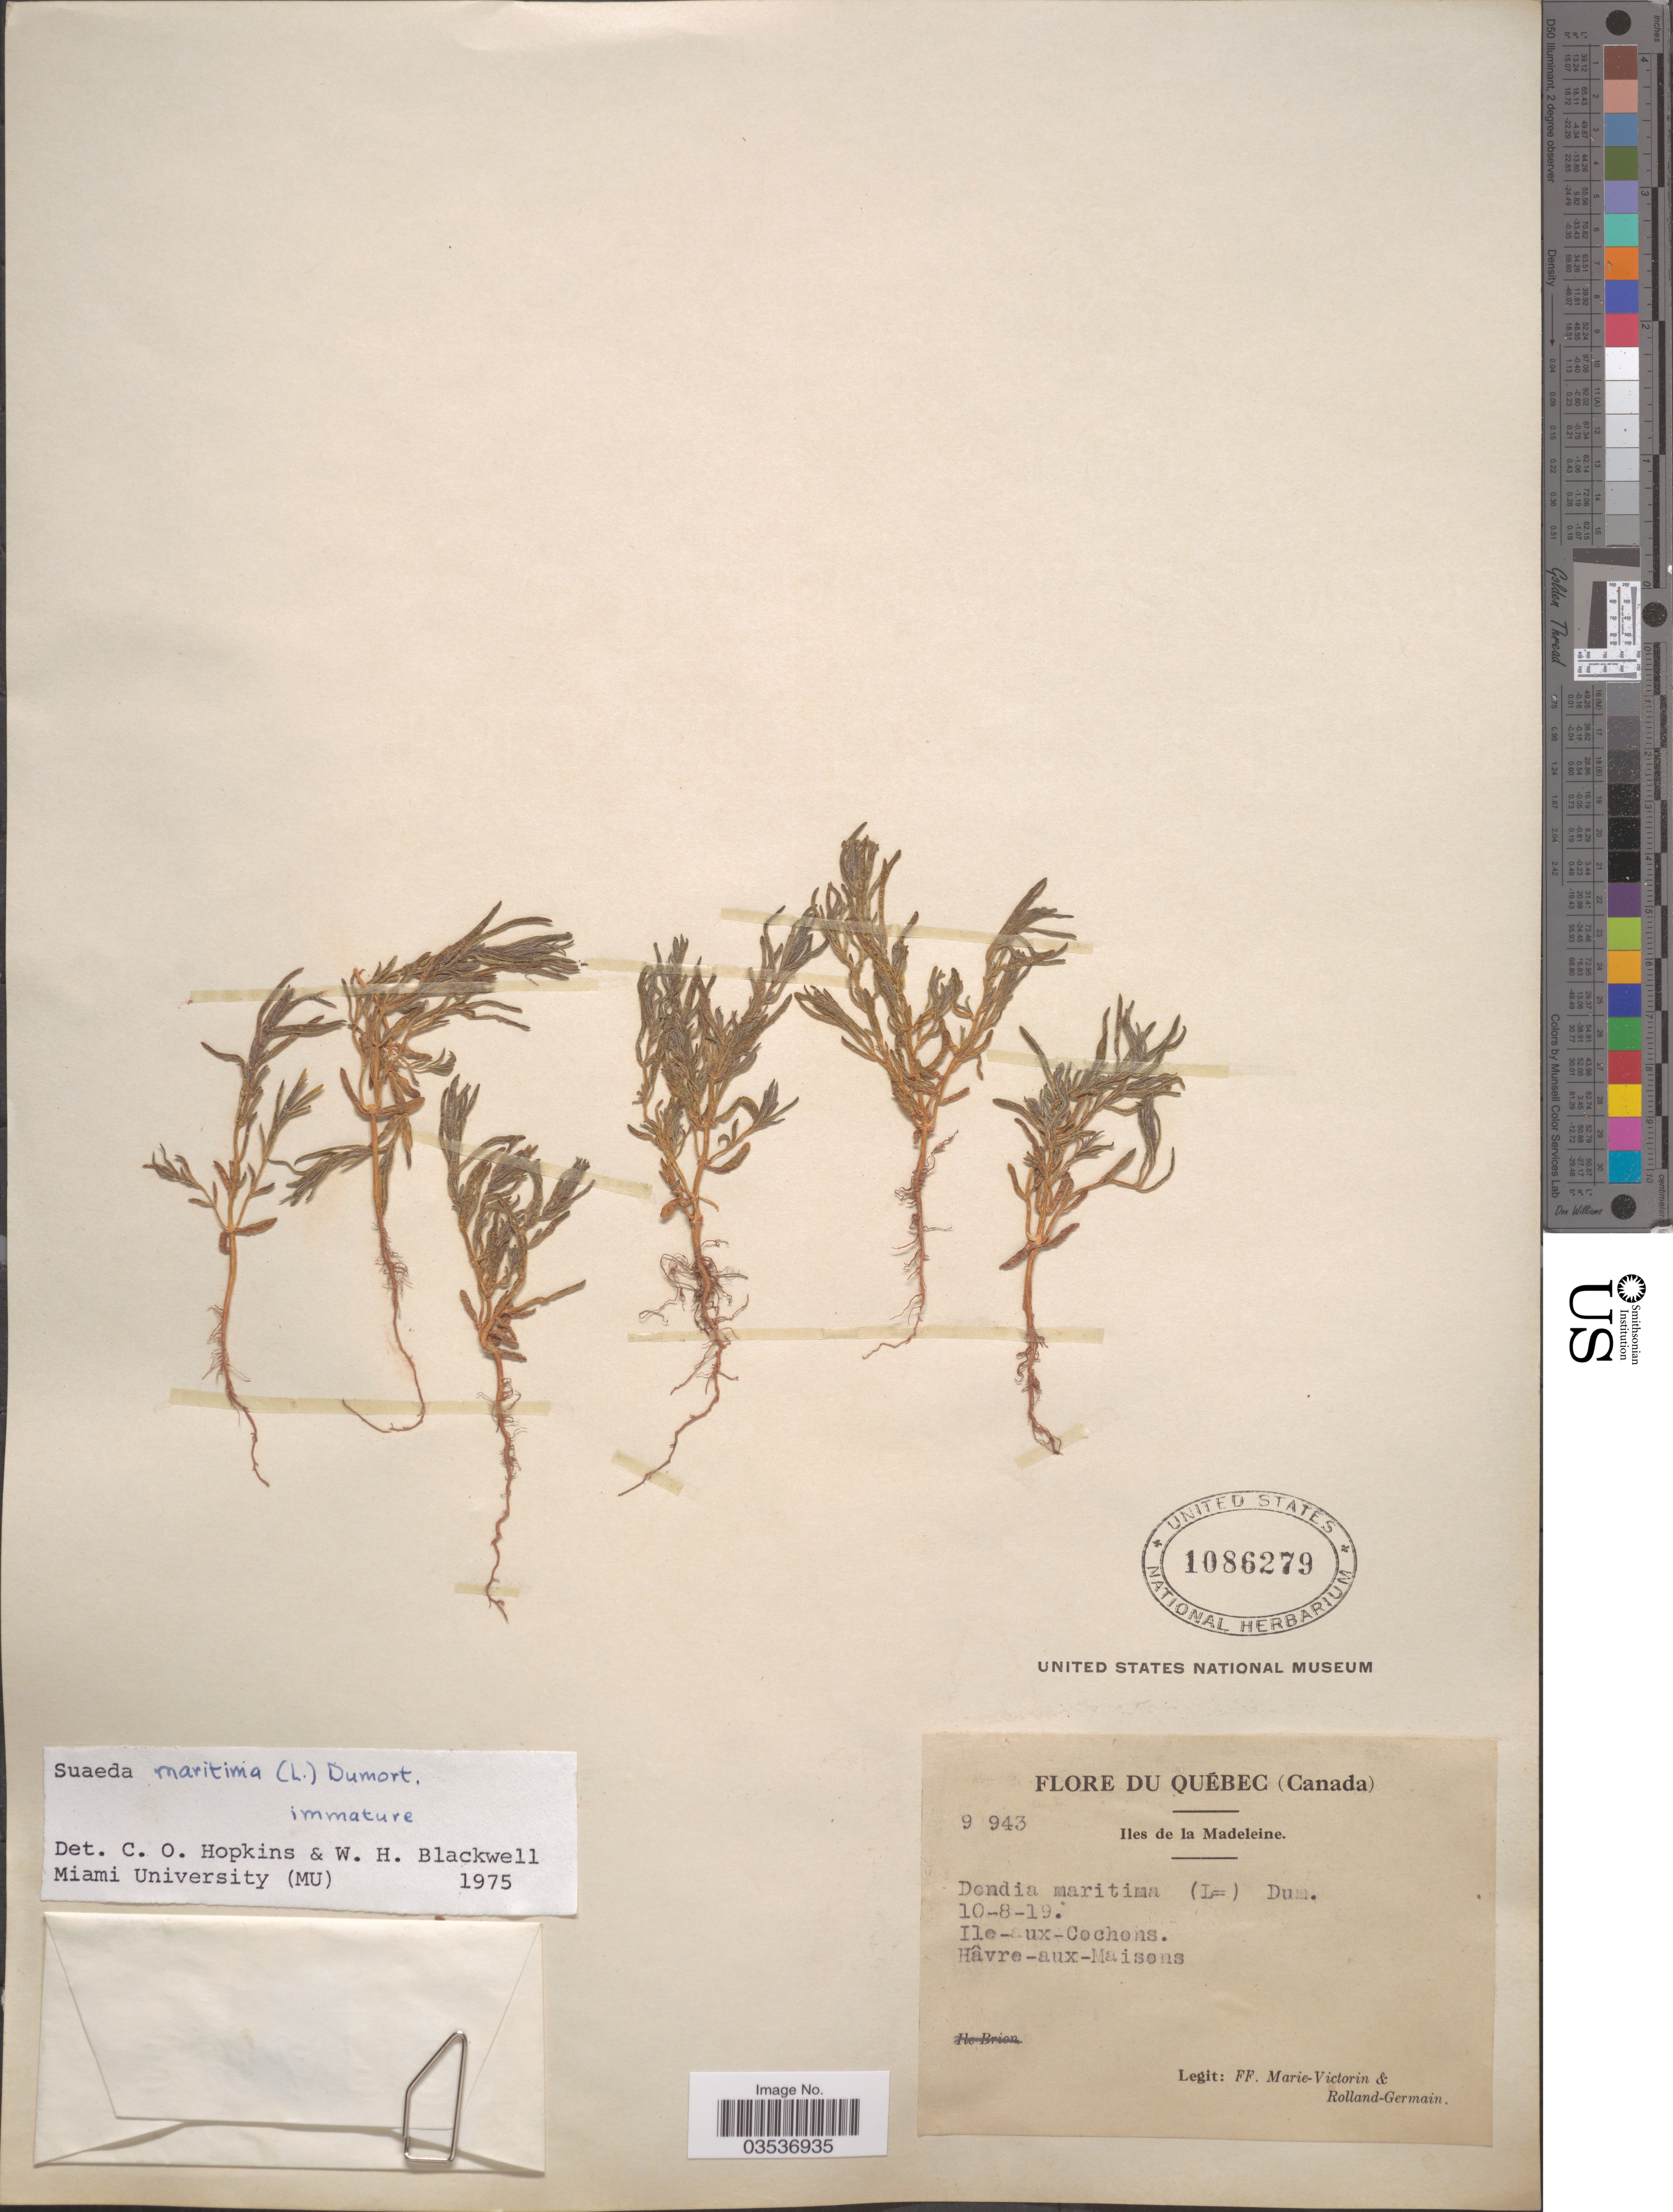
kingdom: Plantae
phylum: Tracheophyta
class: Magnoliopsida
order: Caryophyllales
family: Amaranthaceae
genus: Suaeda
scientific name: Suaeda maritima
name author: (L.) Dumort.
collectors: F. Marie-Victorin & Rolland-Germain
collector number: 9943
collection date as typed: Transcribed d/m/y: 10/8/19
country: Canada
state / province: Quebec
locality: Iles de la Madeleine. Ile-aux-Cochohs. Hâvre-aux-Maisons.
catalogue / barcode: US 1086279